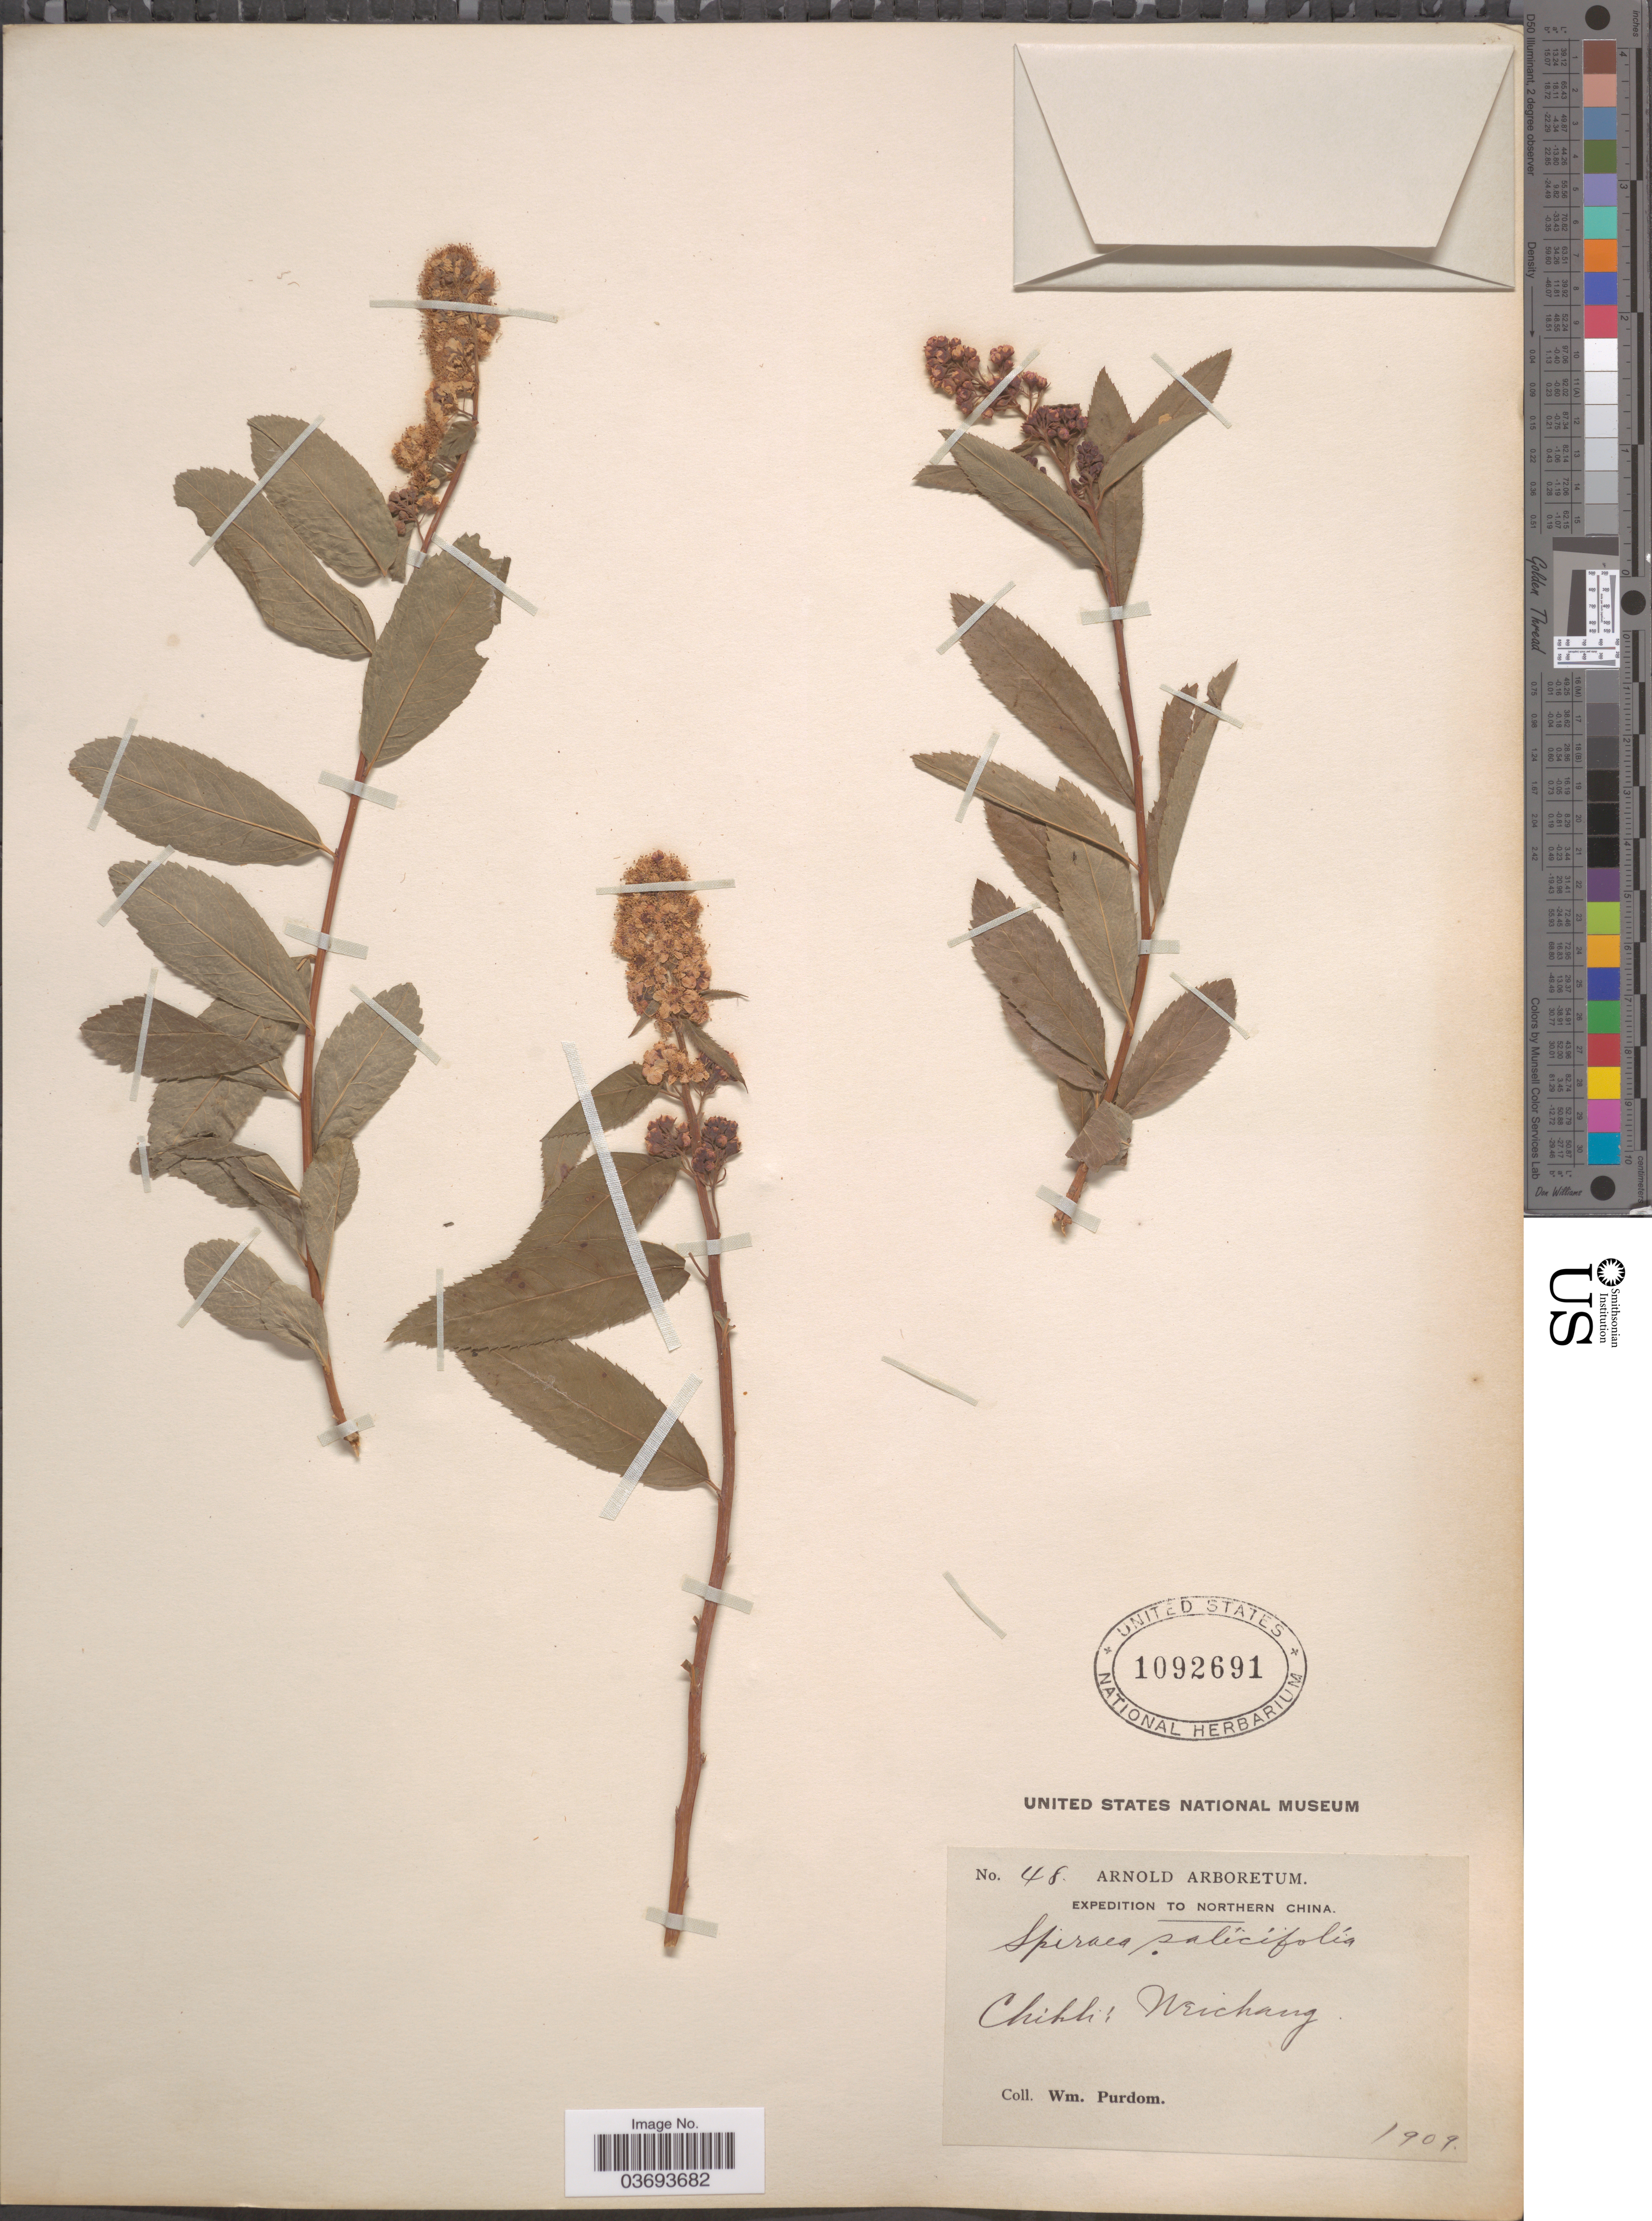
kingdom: Plantae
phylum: Tracheophyta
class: Magnoliopsida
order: Rosales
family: Rosaceae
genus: Spiraea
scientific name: Spiraea salicifolia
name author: L.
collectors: W. Purdom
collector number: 48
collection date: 1909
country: China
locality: Northern China. Chihli: Neichang.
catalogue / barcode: US 1092691